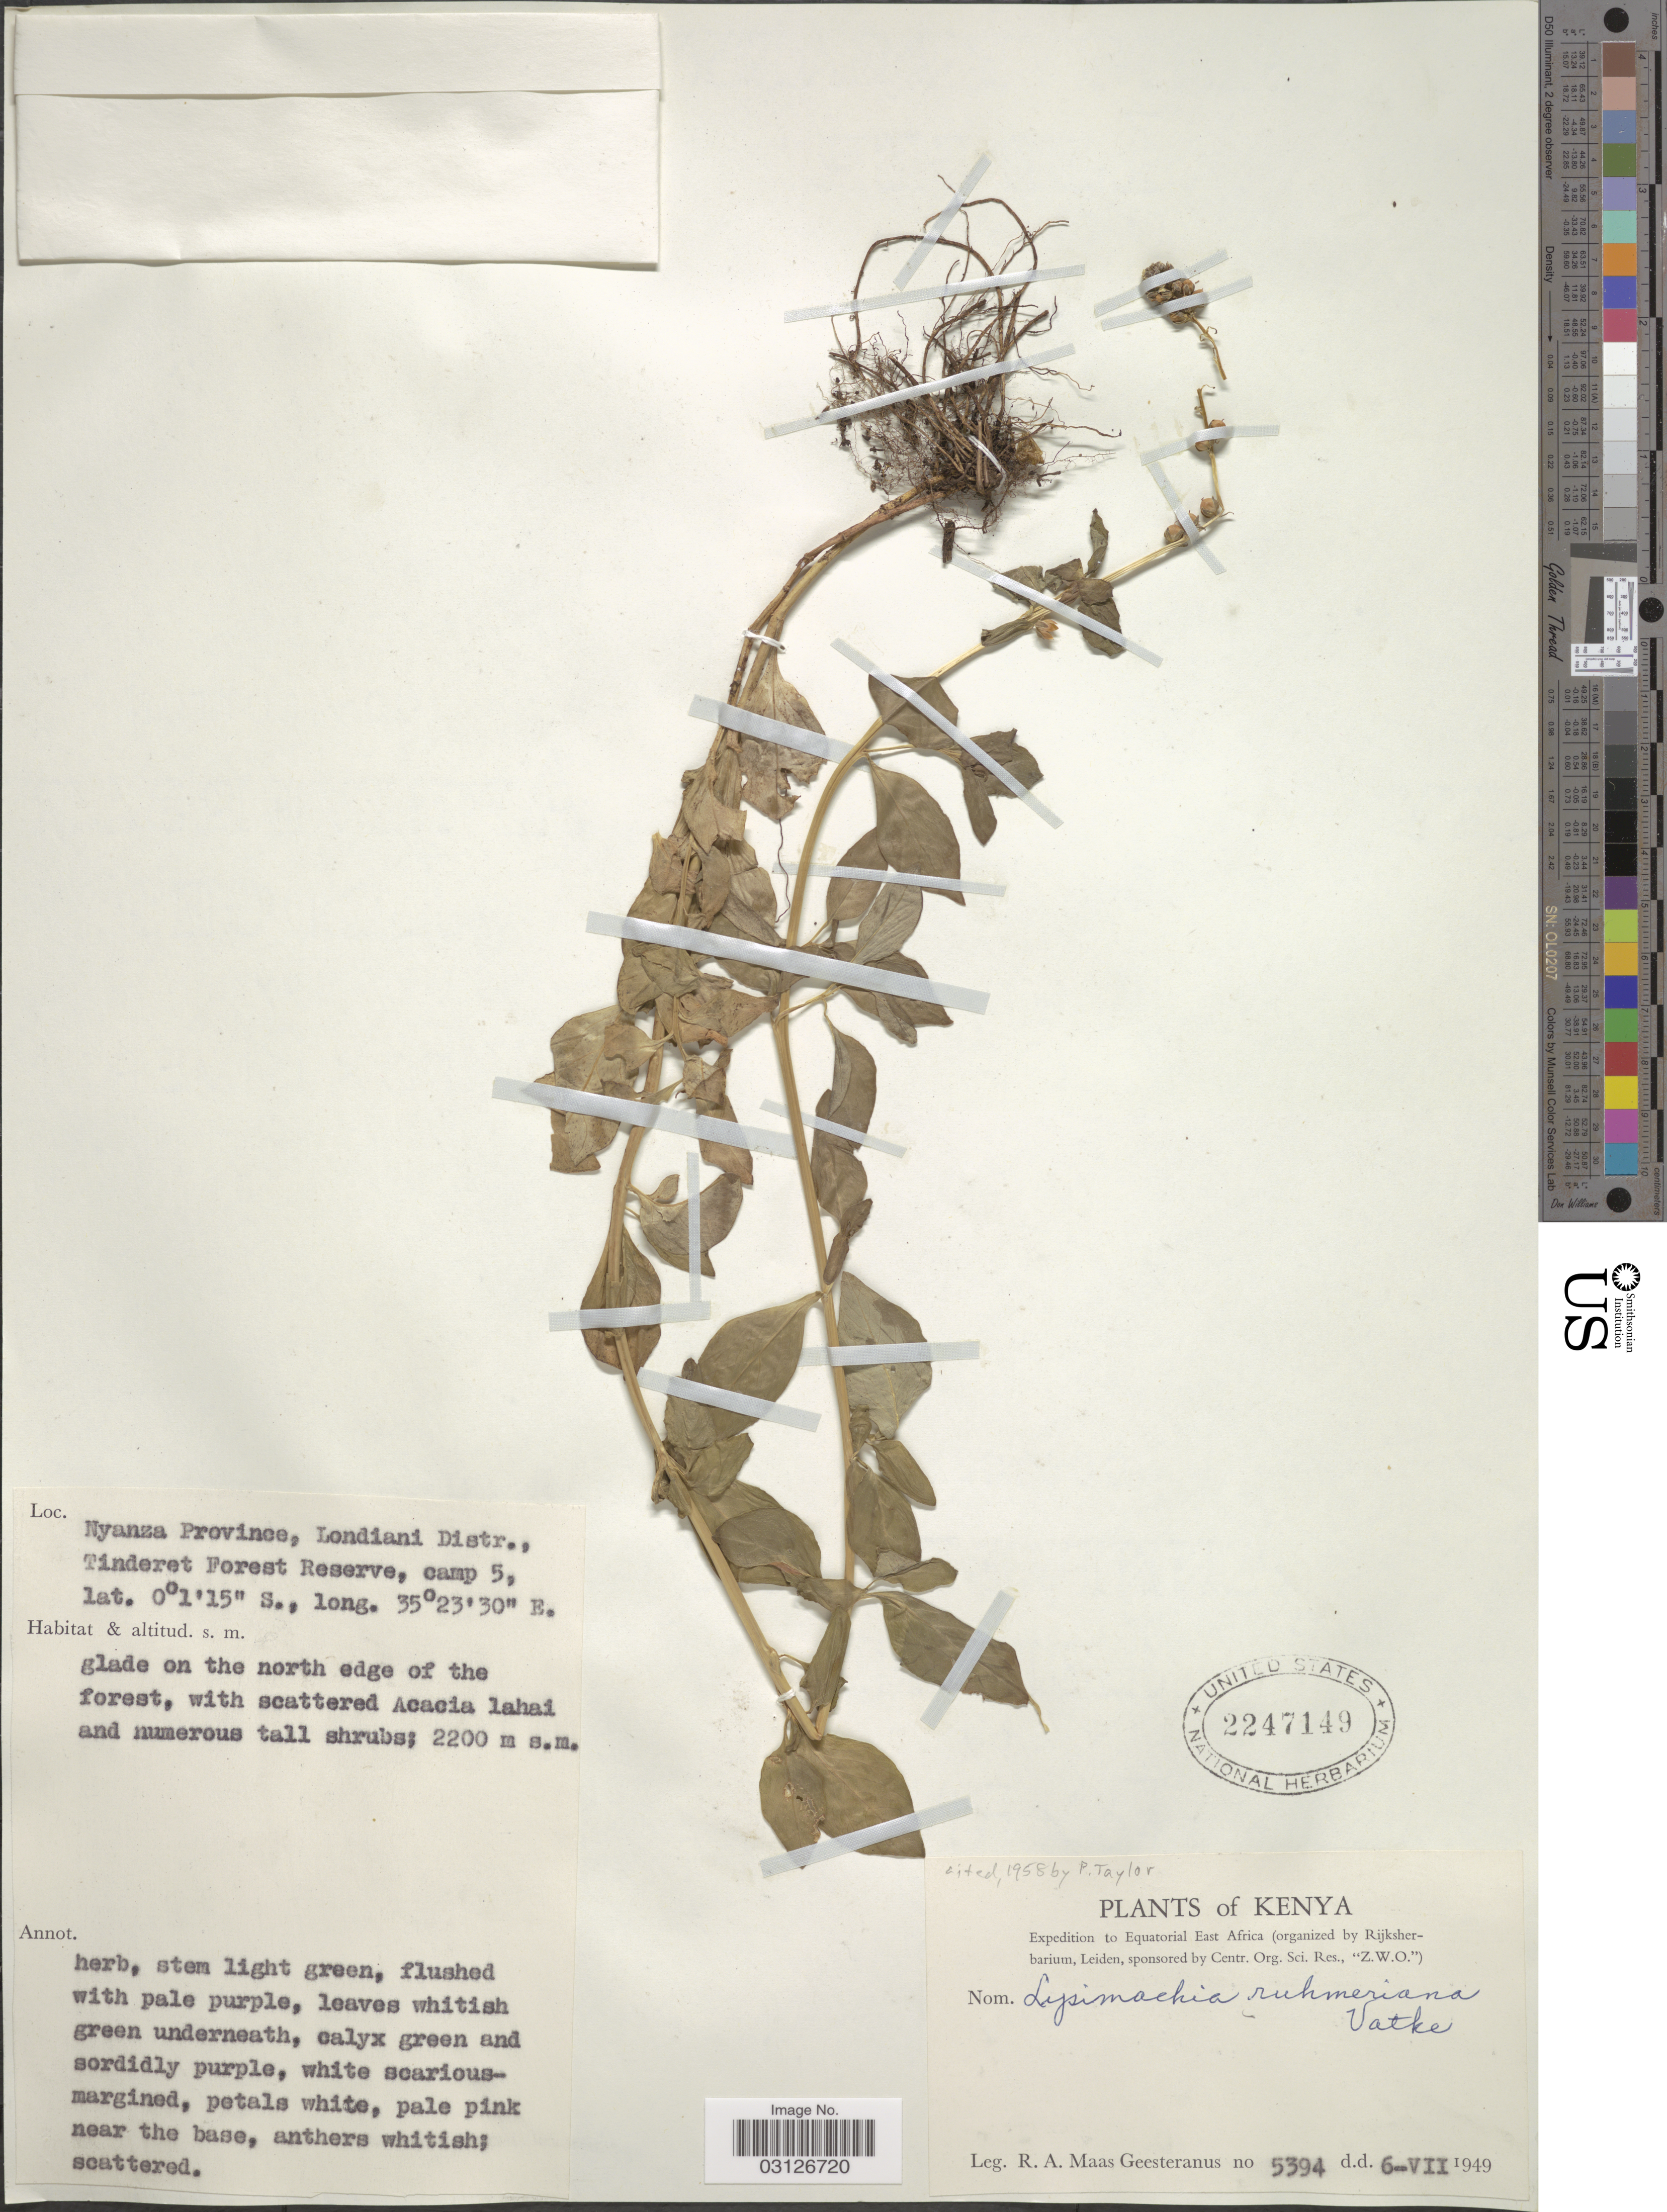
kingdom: Plantae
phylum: Tracheophyta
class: Magnoliopsida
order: Ericales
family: Primulaceae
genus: Lysimachia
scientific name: Lysimachia ruhmeriana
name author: Vatke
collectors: R. A. Maas Geesteranus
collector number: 5394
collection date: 1949-07-06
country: Kenya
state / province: Kericho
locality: Equatorial East Africa. Londiani Distr., Tinderet Forest Reserve, camp 5.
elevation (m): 2200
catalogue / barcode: US 2247149